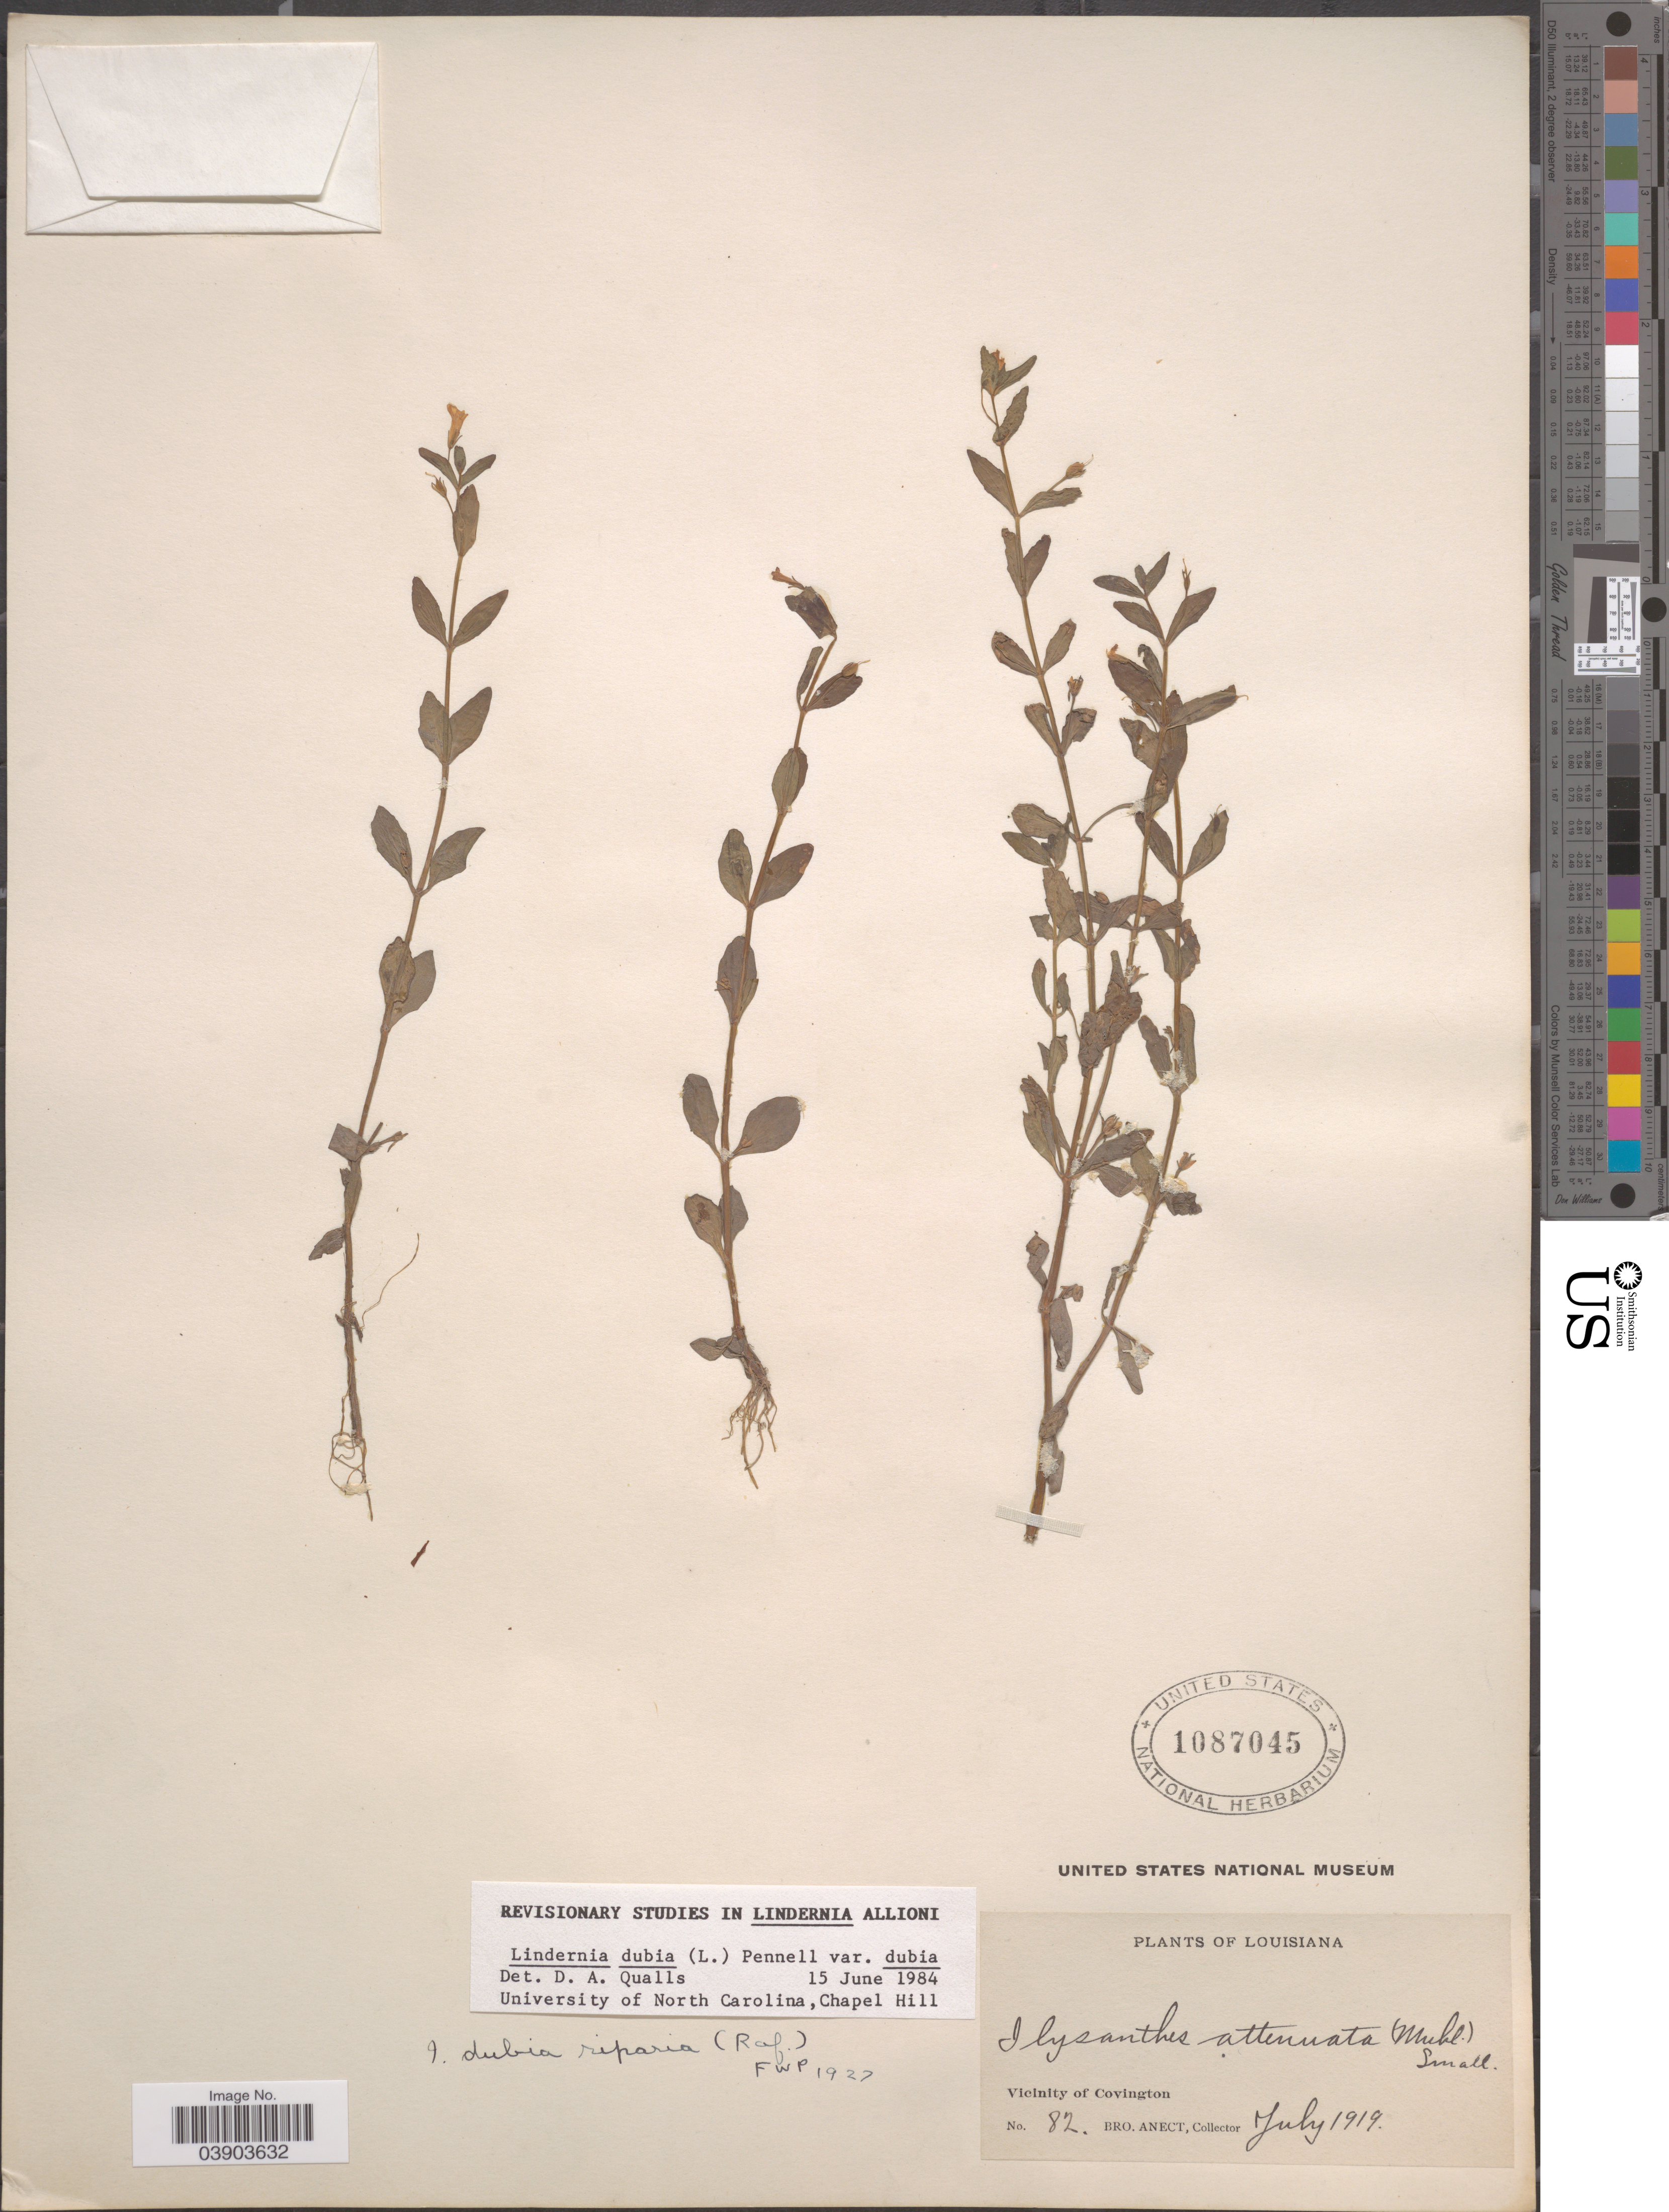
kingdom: Plantae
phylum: Tracheophyta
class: Magnoliopsida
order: Lamiales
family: Linderniaceae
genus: Lindernia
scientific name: Lindernia dubia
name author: (L.) Pennell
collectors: B. Anect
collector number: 82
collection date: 1919-07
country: United States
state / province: Louisiana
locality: Vicinity of Covington.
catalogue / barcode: US 1087045